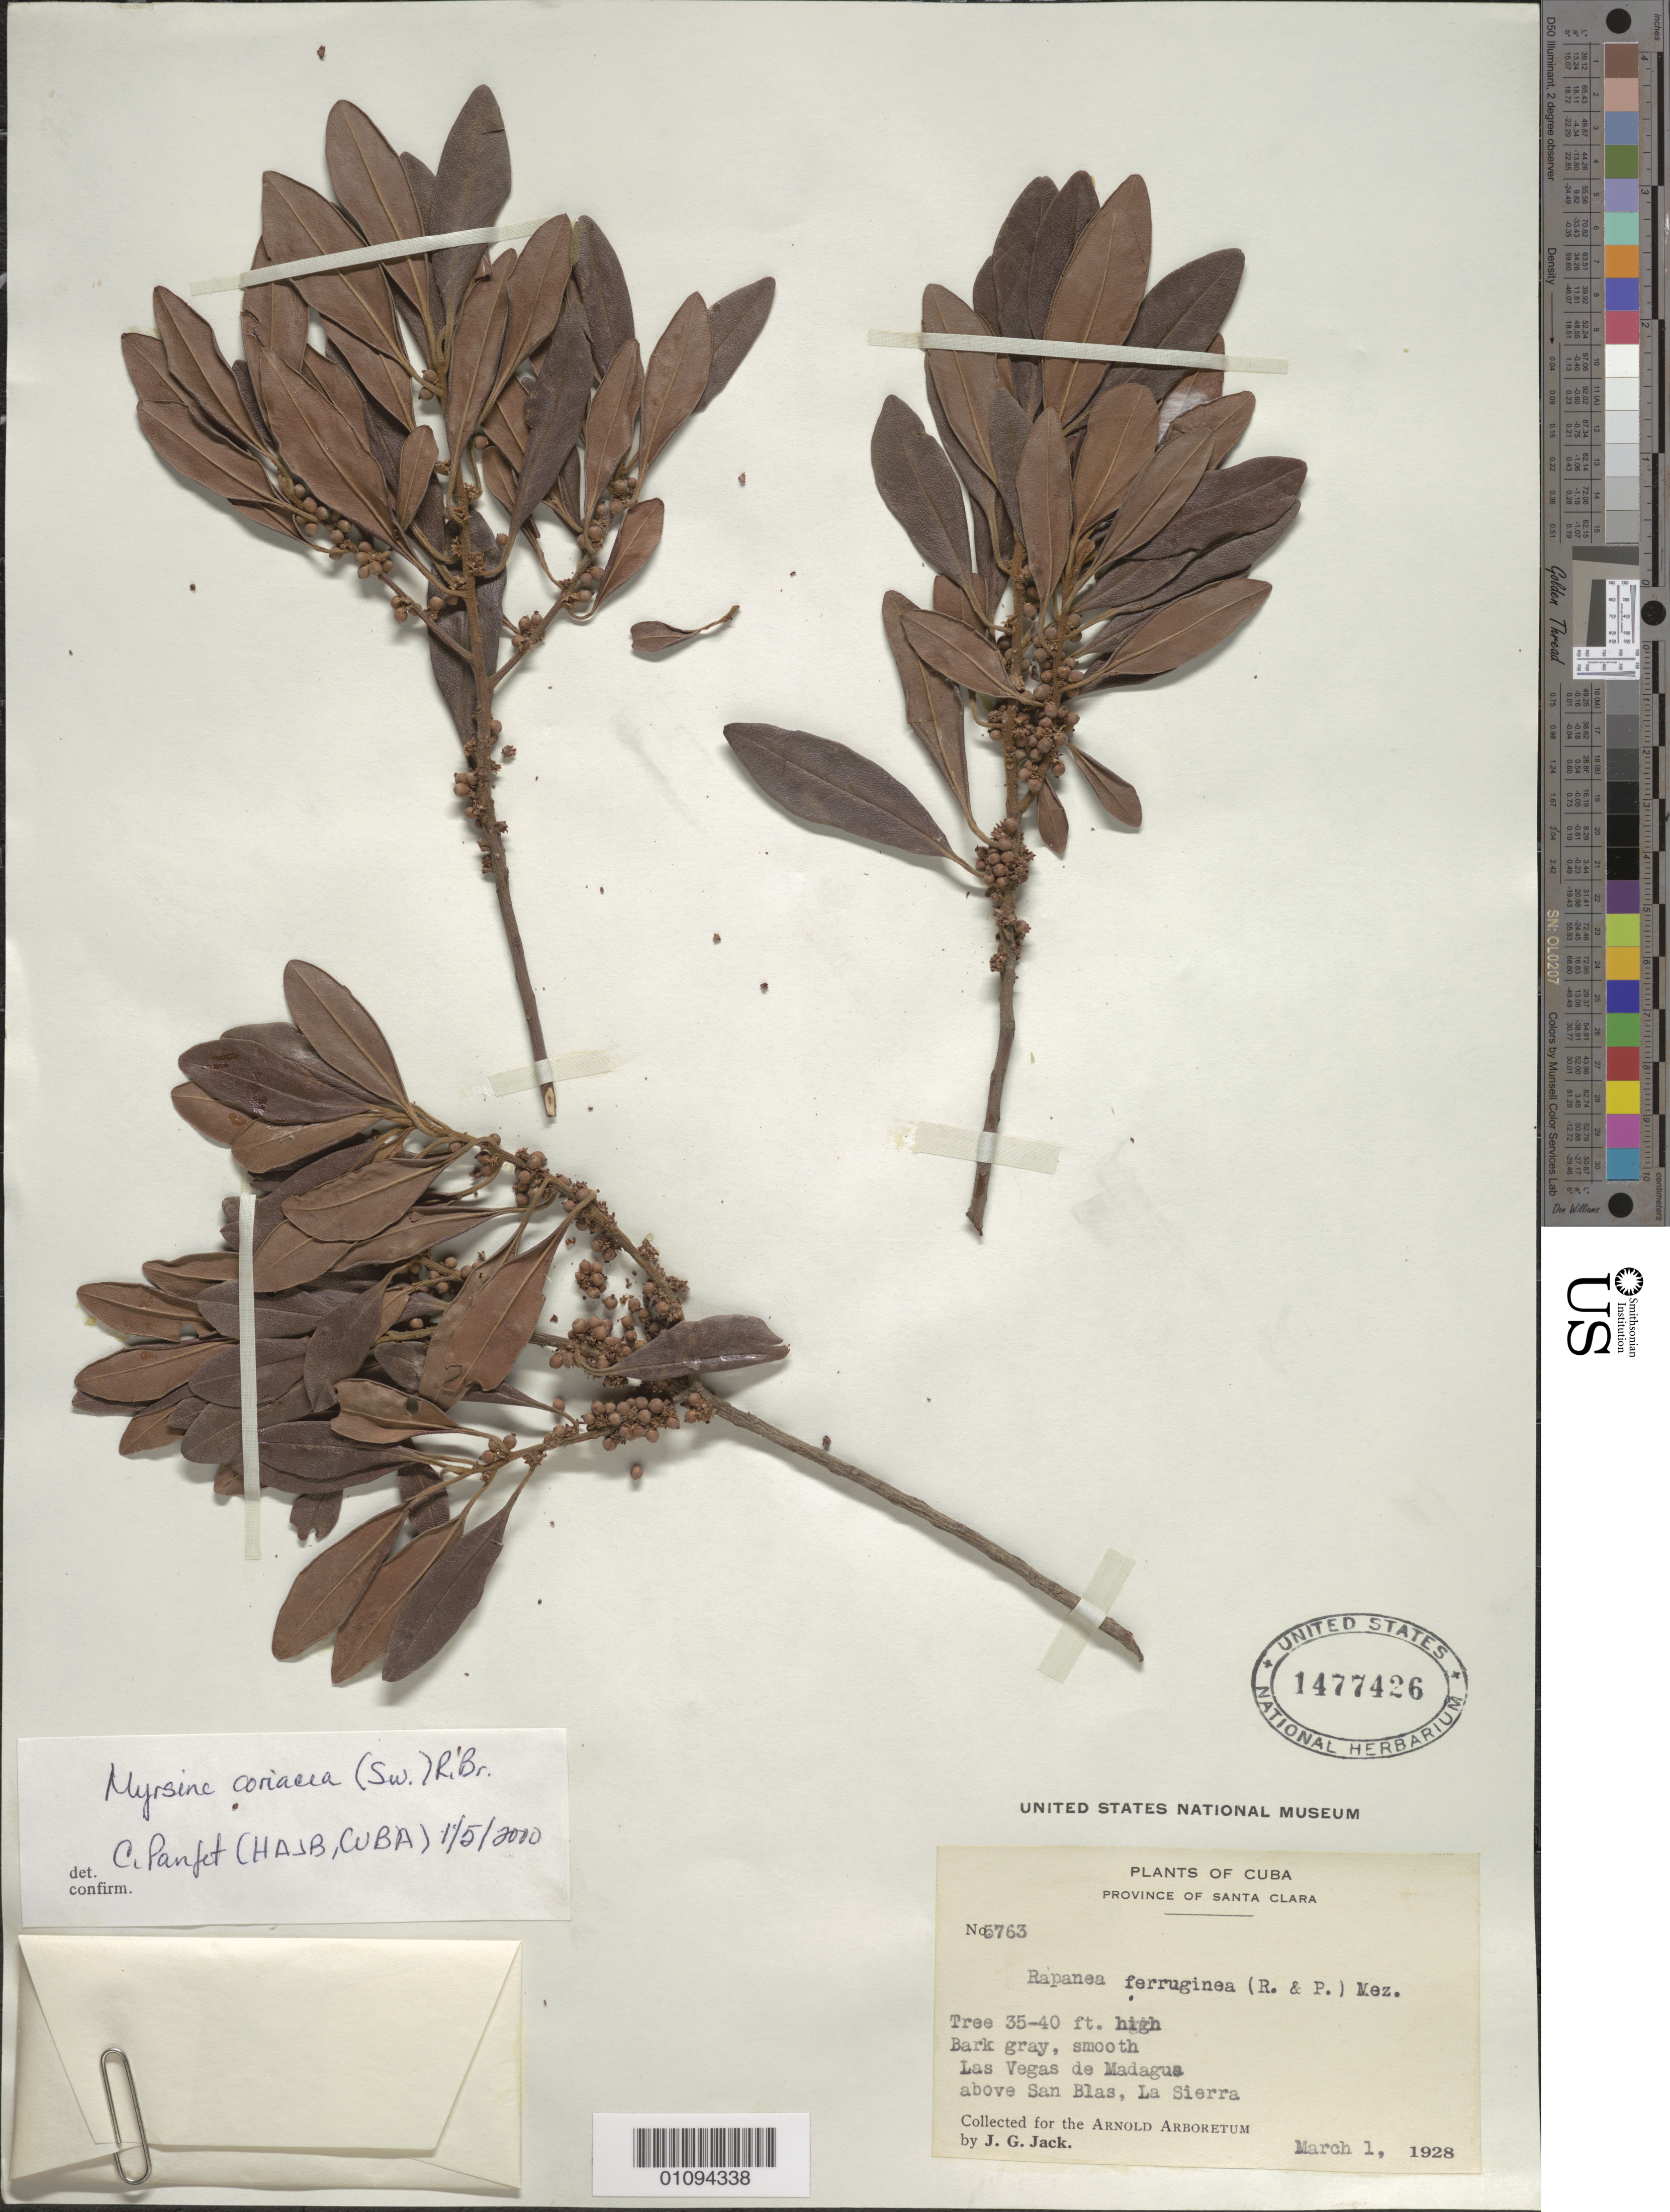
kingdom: Plantae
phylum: Tracheophyta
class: Magnoliopsida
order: Ericales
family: Primulaceae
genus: Myrsine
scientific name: Myrsine coriacea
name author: (Sw.) R. Br. ex Roem. & Schult.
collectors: J. G. Jack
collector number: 5763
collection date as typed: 01 Mar 1928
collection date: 1928-03-01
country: Cuba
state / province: Matanzas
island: Cuba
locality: Las Vegas de Madagua, above San Blas, La Sierra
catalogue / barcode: US 1477426